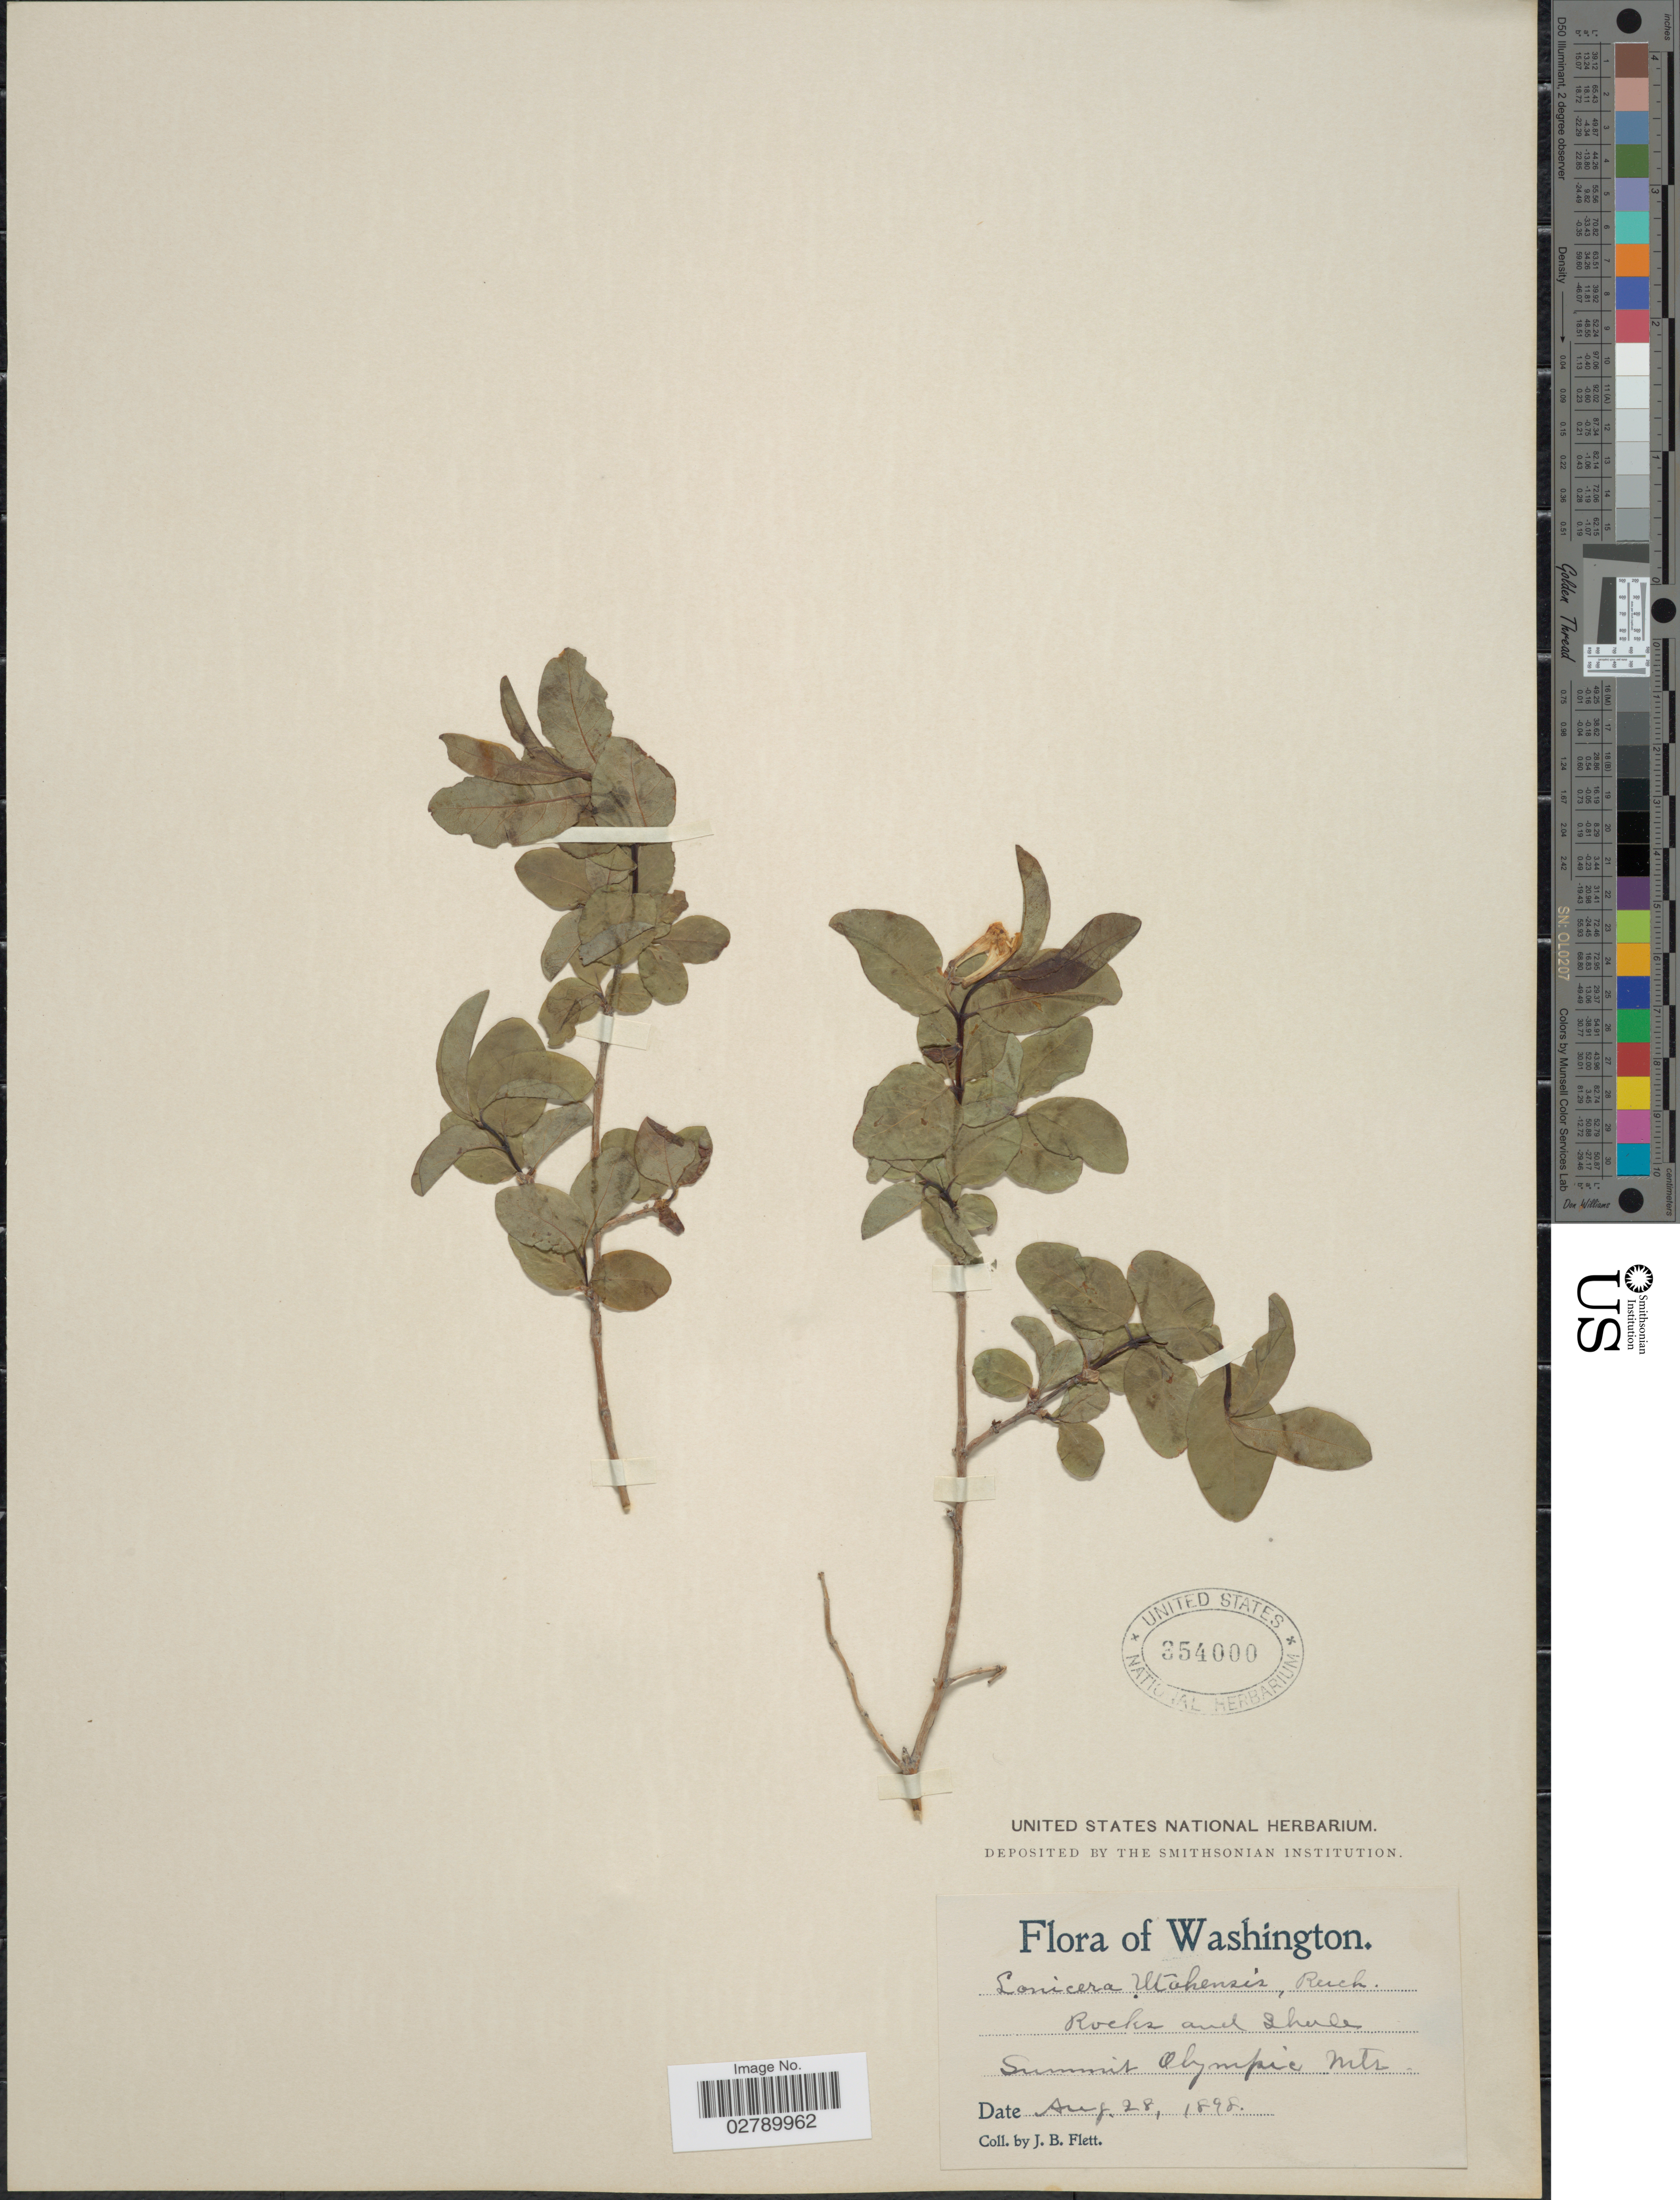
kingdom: Plantae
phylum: Tracheophyta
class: Magnoliopsida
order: Dipsacales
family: Caprifoliaceae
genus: Lonicera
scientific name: Lonicera utahensis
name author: S. Watson in C. King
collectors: J. Flett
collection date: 1898-08-28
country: United States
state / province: Washington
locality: Summit Olympic Mts.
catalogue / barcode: US 354000